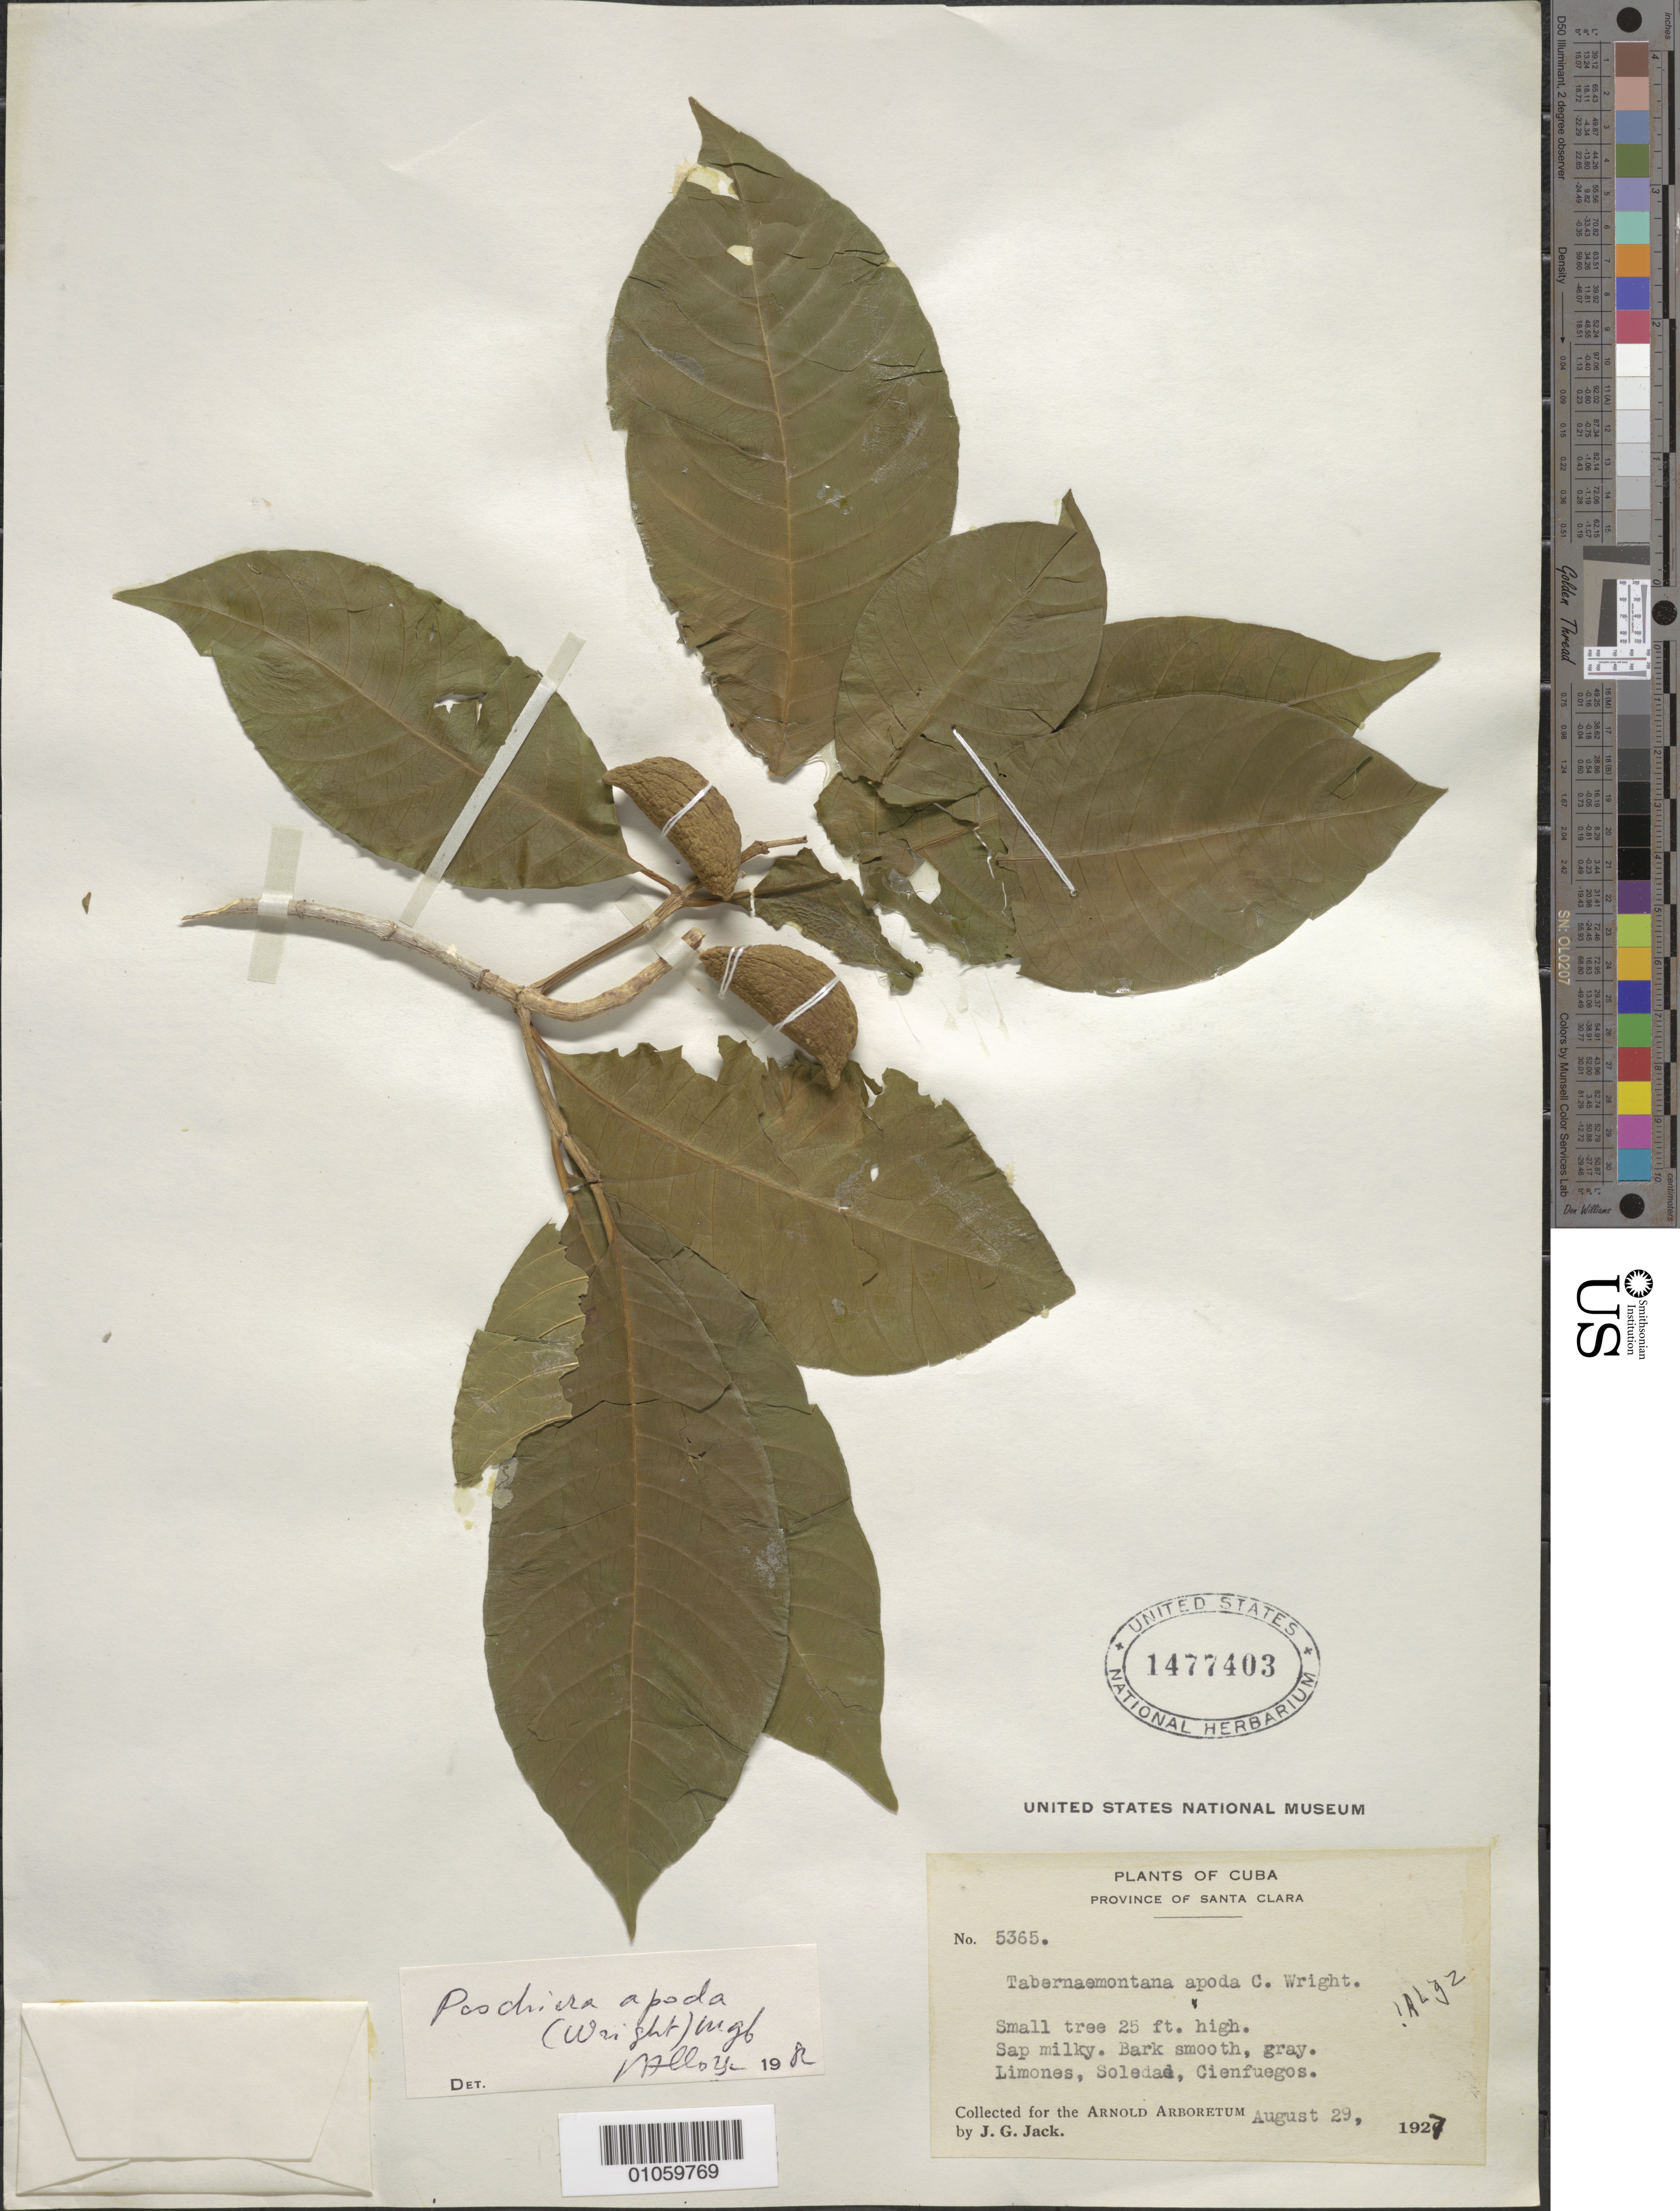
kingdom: Plantae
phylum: Tracheophyta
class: Magnoliopsida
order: Gentianales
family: Apocynaceae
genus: Tabernaemontana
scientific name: Tabernaemontana apoda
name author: C. Wright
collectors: J. G. Jack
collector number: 5365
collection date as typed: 29 Aug 1927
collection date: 1927-08-29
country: Cuba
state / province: Cienfuegos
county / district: Santa Clara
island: Cuba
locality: Limones, Soledad, Cienfuegos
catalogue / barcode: US 1477403